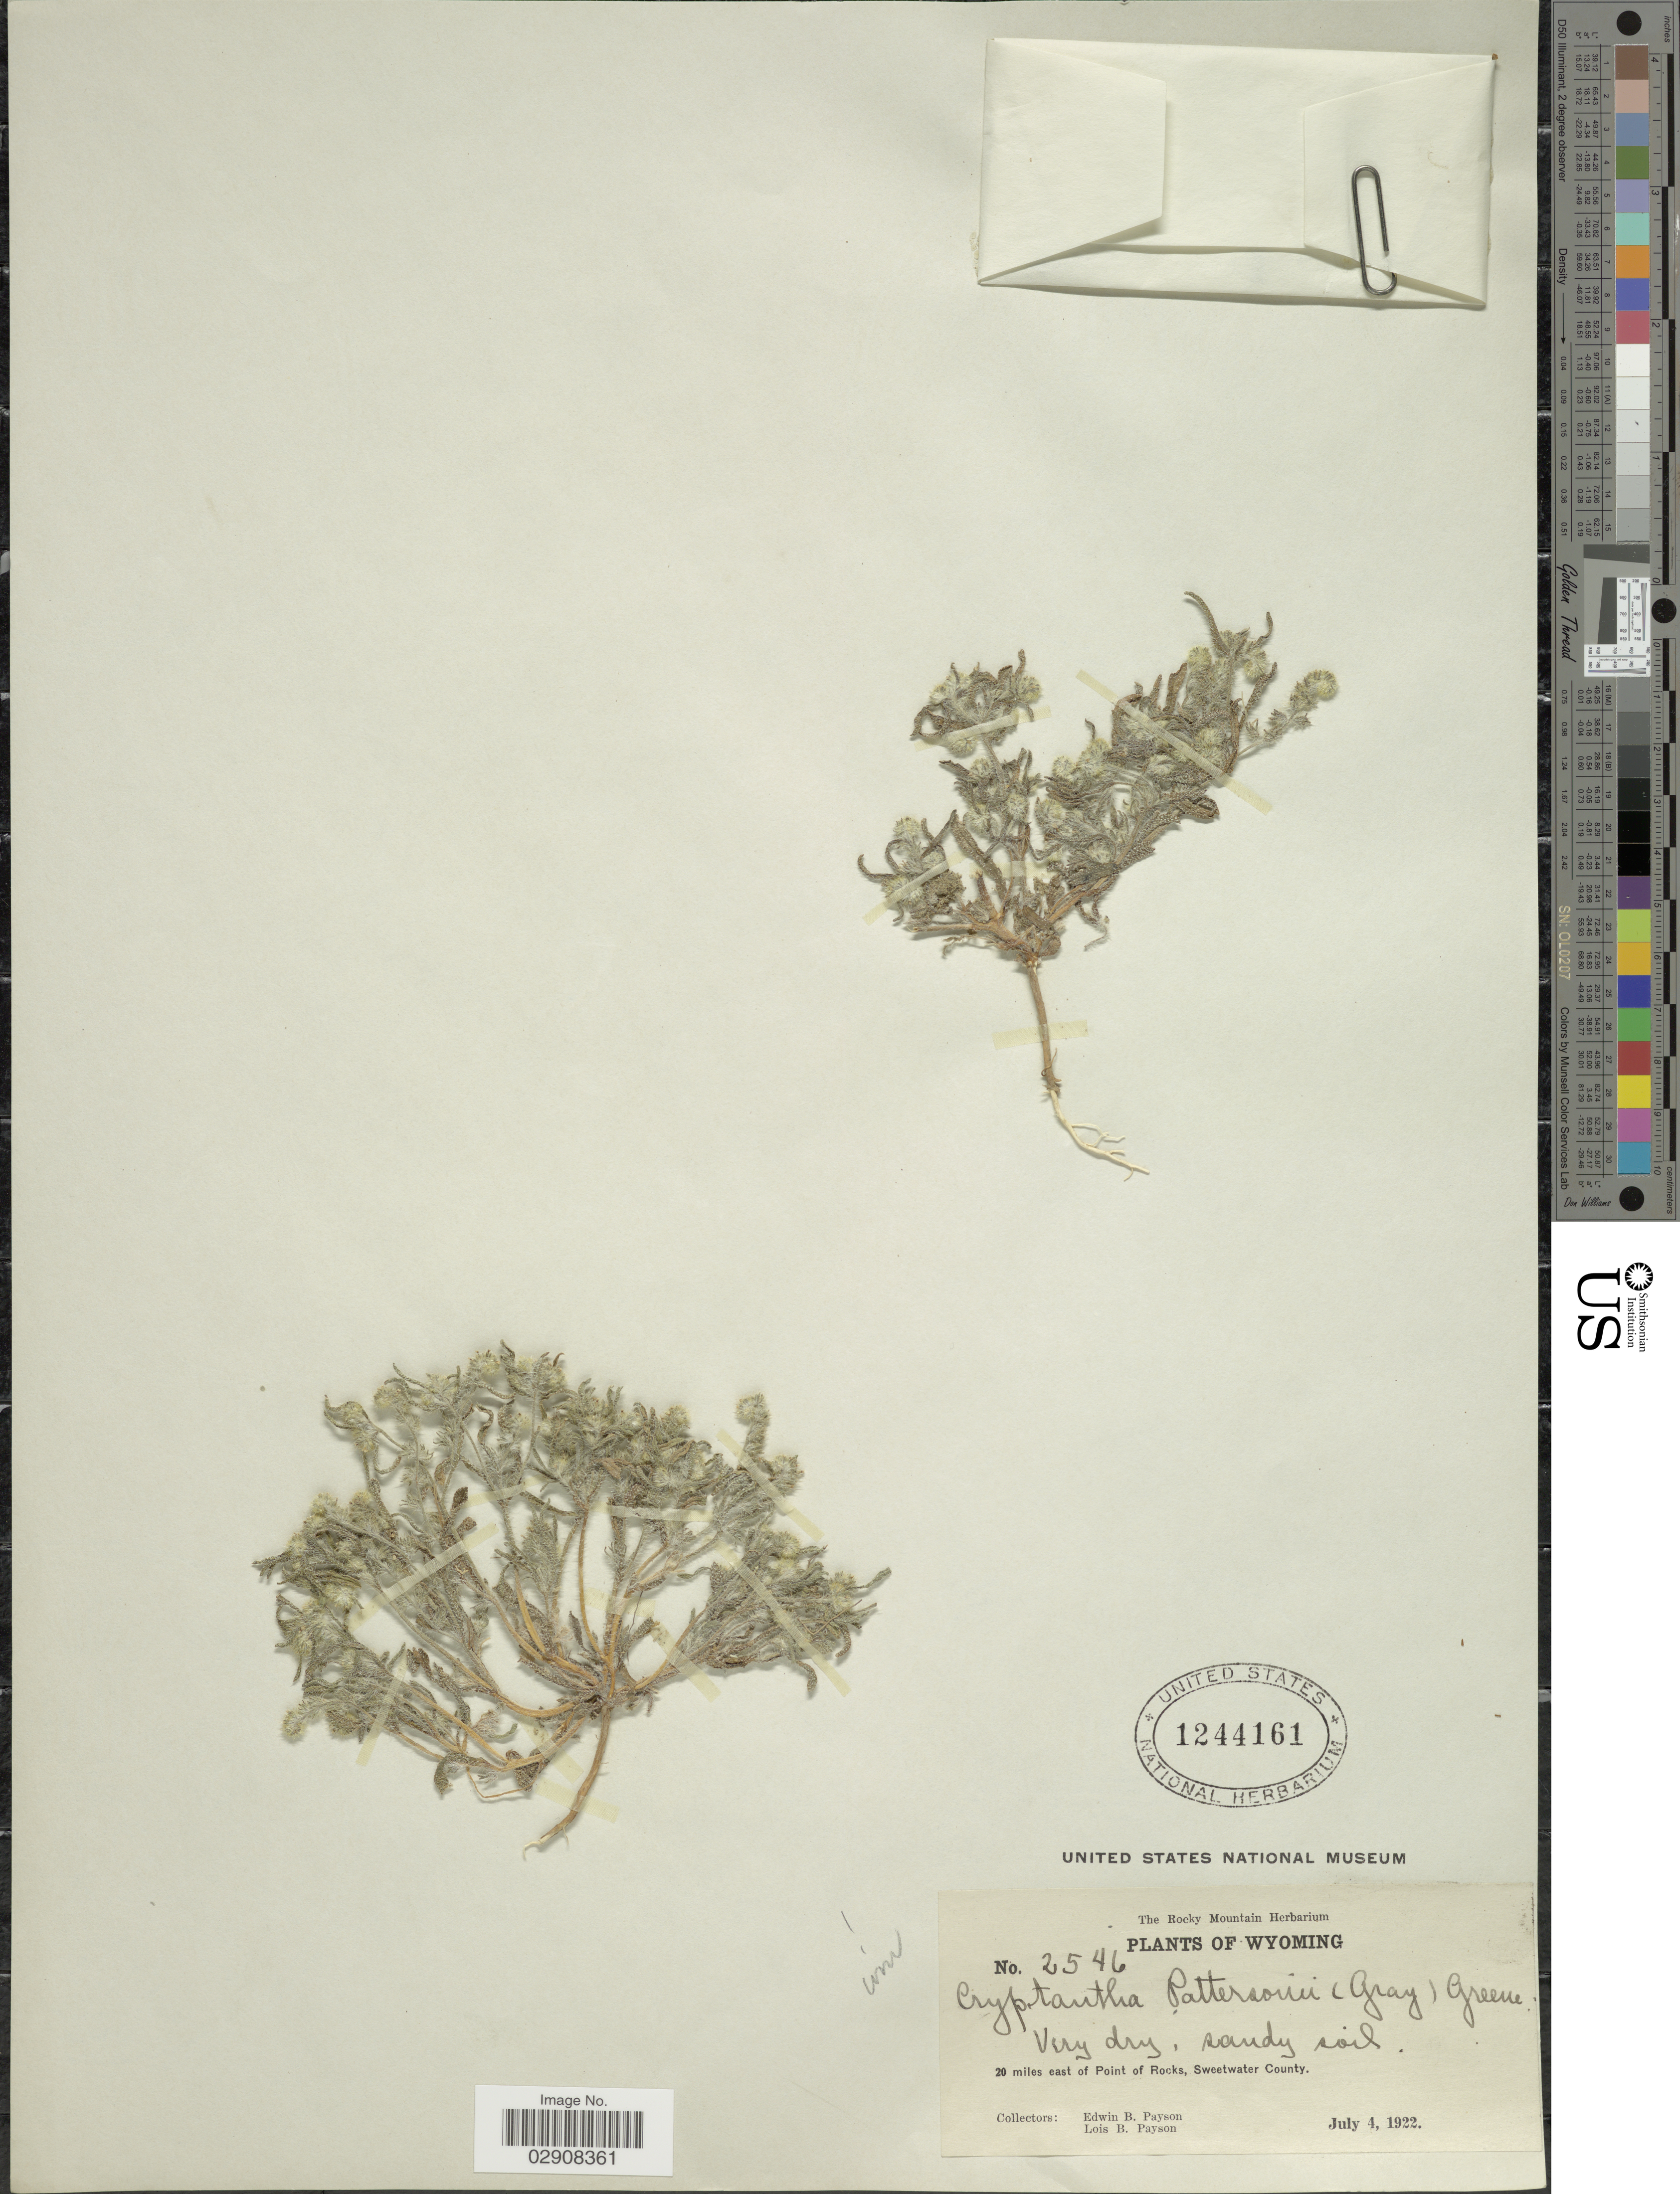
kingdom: Plantae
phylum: Tracheophyta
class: Magnoliopsida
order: Boraginales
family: Boraginaceae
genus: Cryptantha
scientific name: Cryptantha pattersonii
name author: (A. Gray) S.W. Greene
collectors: E. B. Payson & L. Payson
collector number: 2546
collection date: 1922-07-04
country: United States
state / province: Wyoming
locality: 20 miles east of Point of Rocks, Sweetwater County.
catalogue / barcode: US 1244161